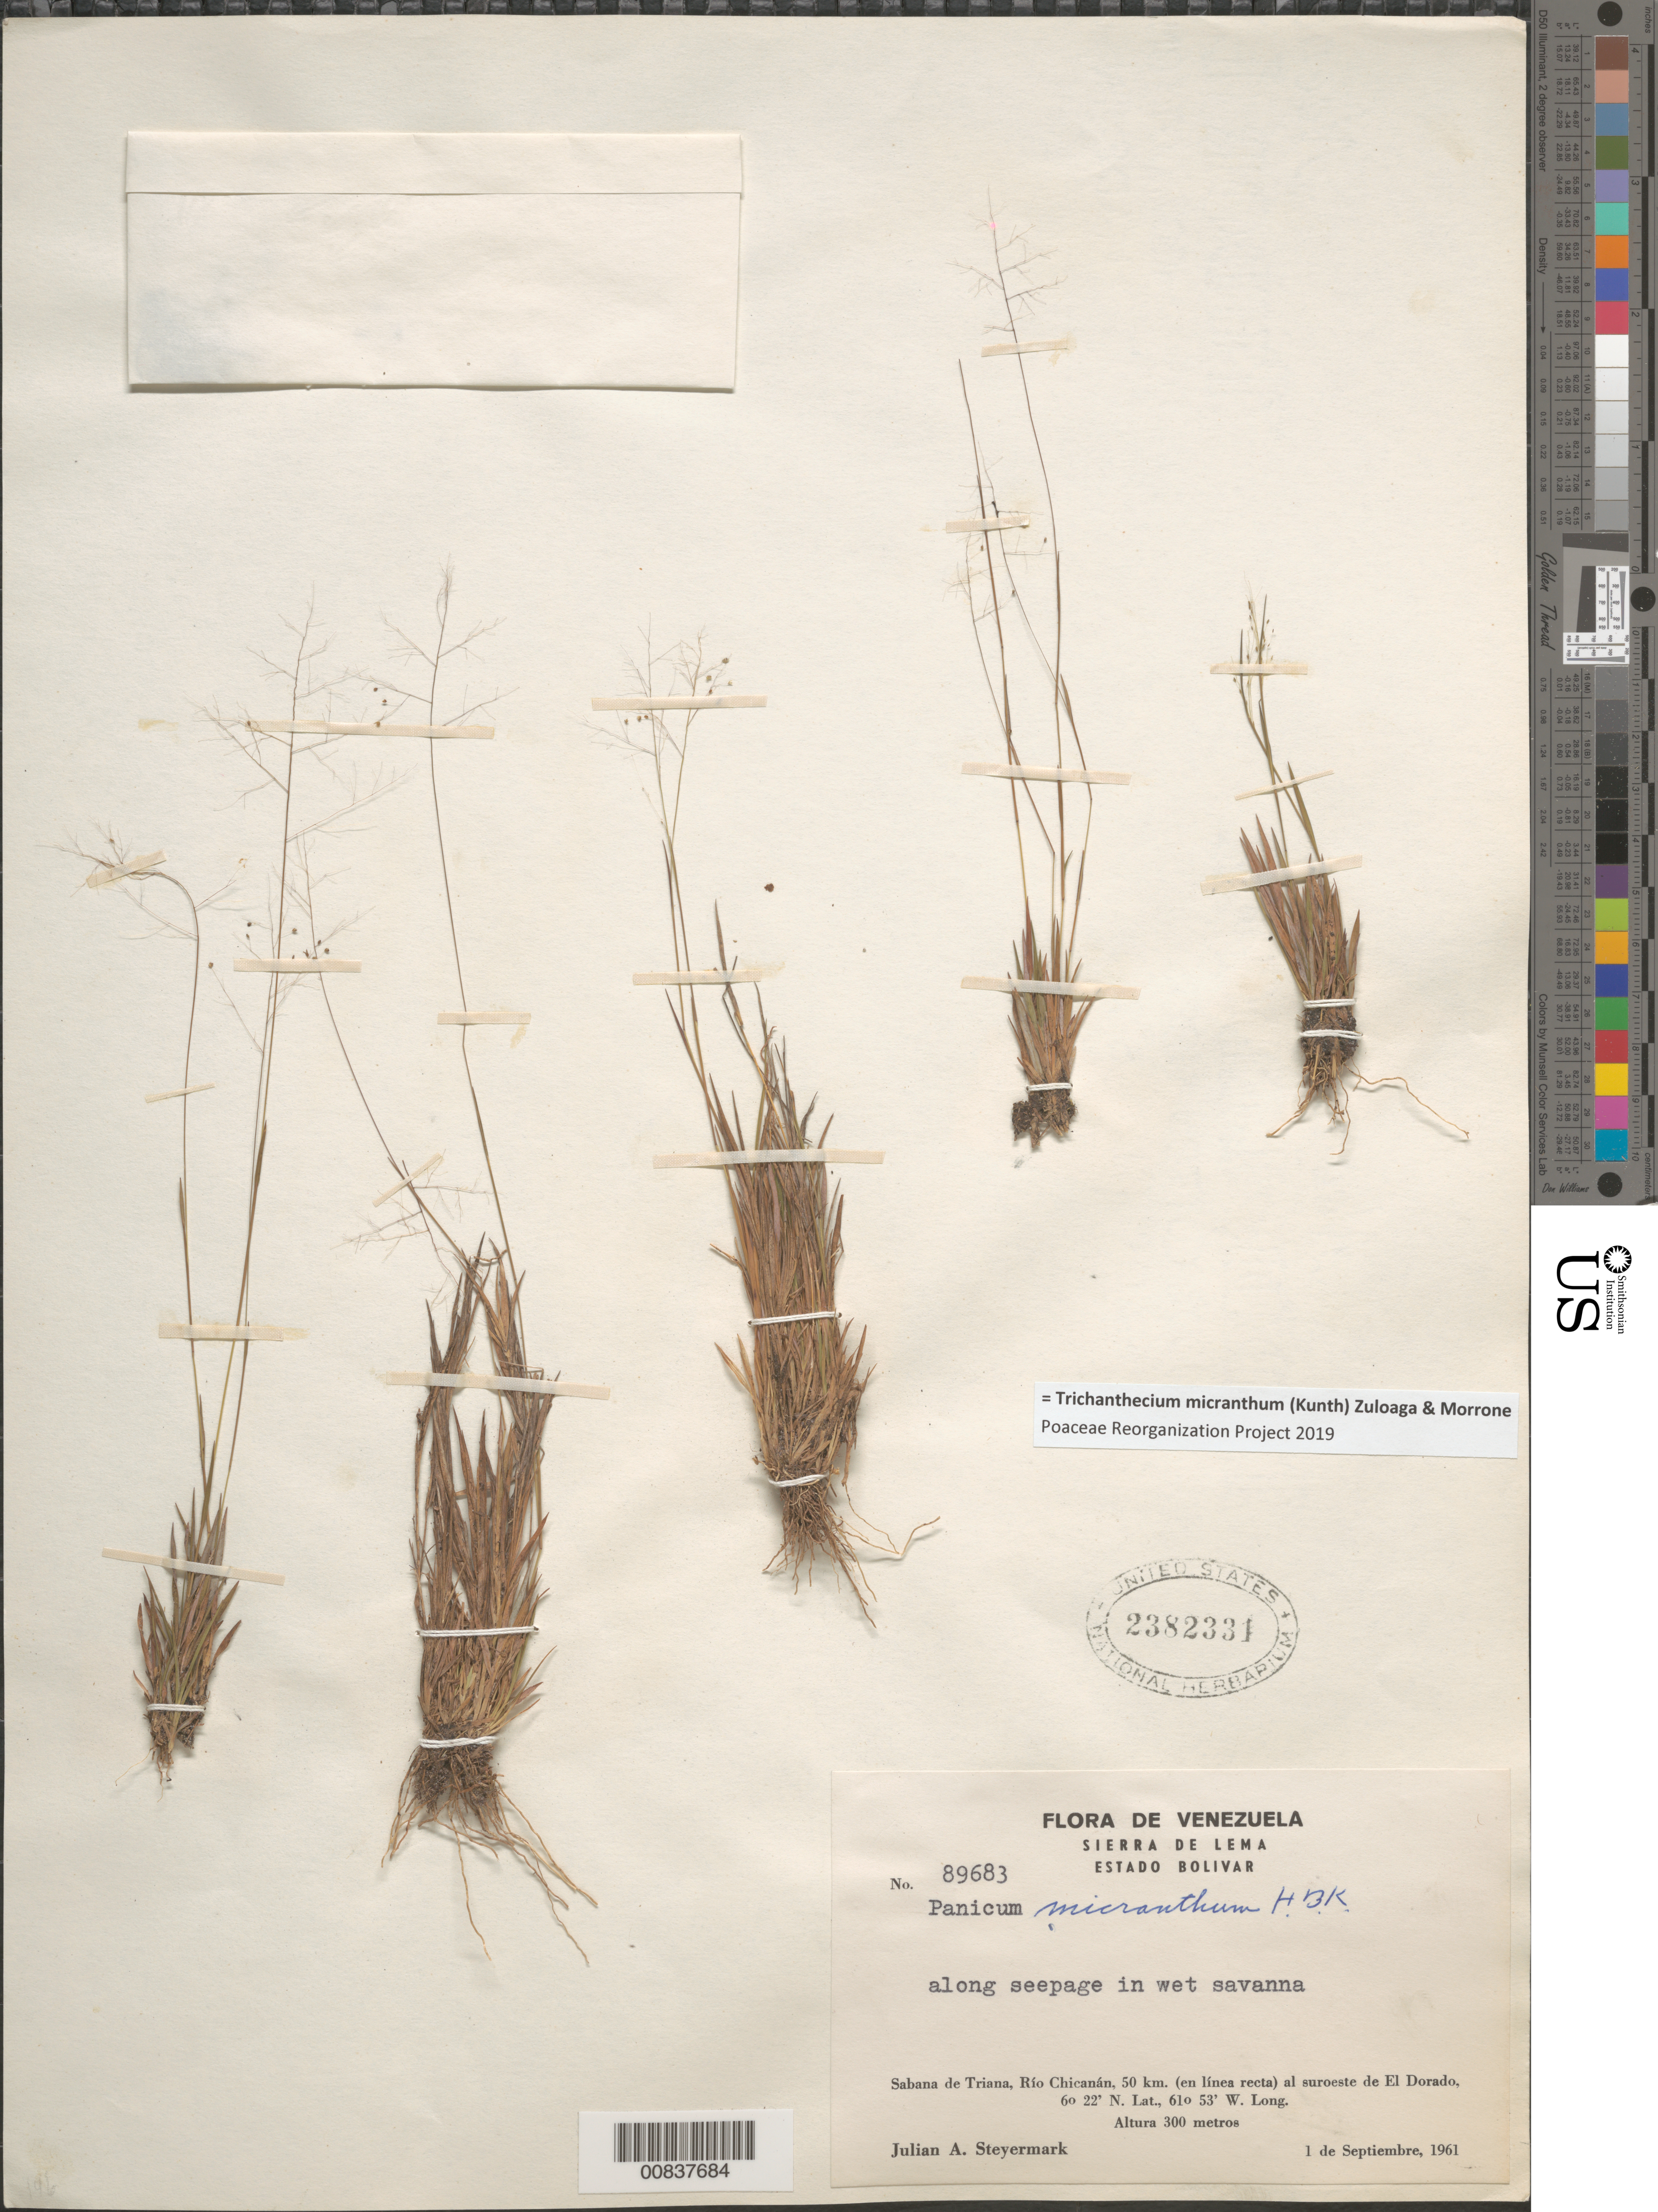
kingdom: Plantae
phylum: Tracheophyta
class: Liliopsida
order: Poales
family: Poaceae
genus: Trichanthecium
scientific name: Trichanthecium micranthum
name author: (Kunth) Zuloaga & Morrone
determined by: Poaceae Reorganization Project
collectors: J. Steyermark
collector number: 89683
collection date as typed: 1-Sep-61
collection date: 1961-09-01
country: Venezuela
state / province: Bolívar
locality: Sabana de Triana, Río Chicanán, 50 km (in línea recta) al SW de El Dorado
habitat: Along seepage in wet savanna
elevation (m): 300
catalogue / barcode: US 2382331